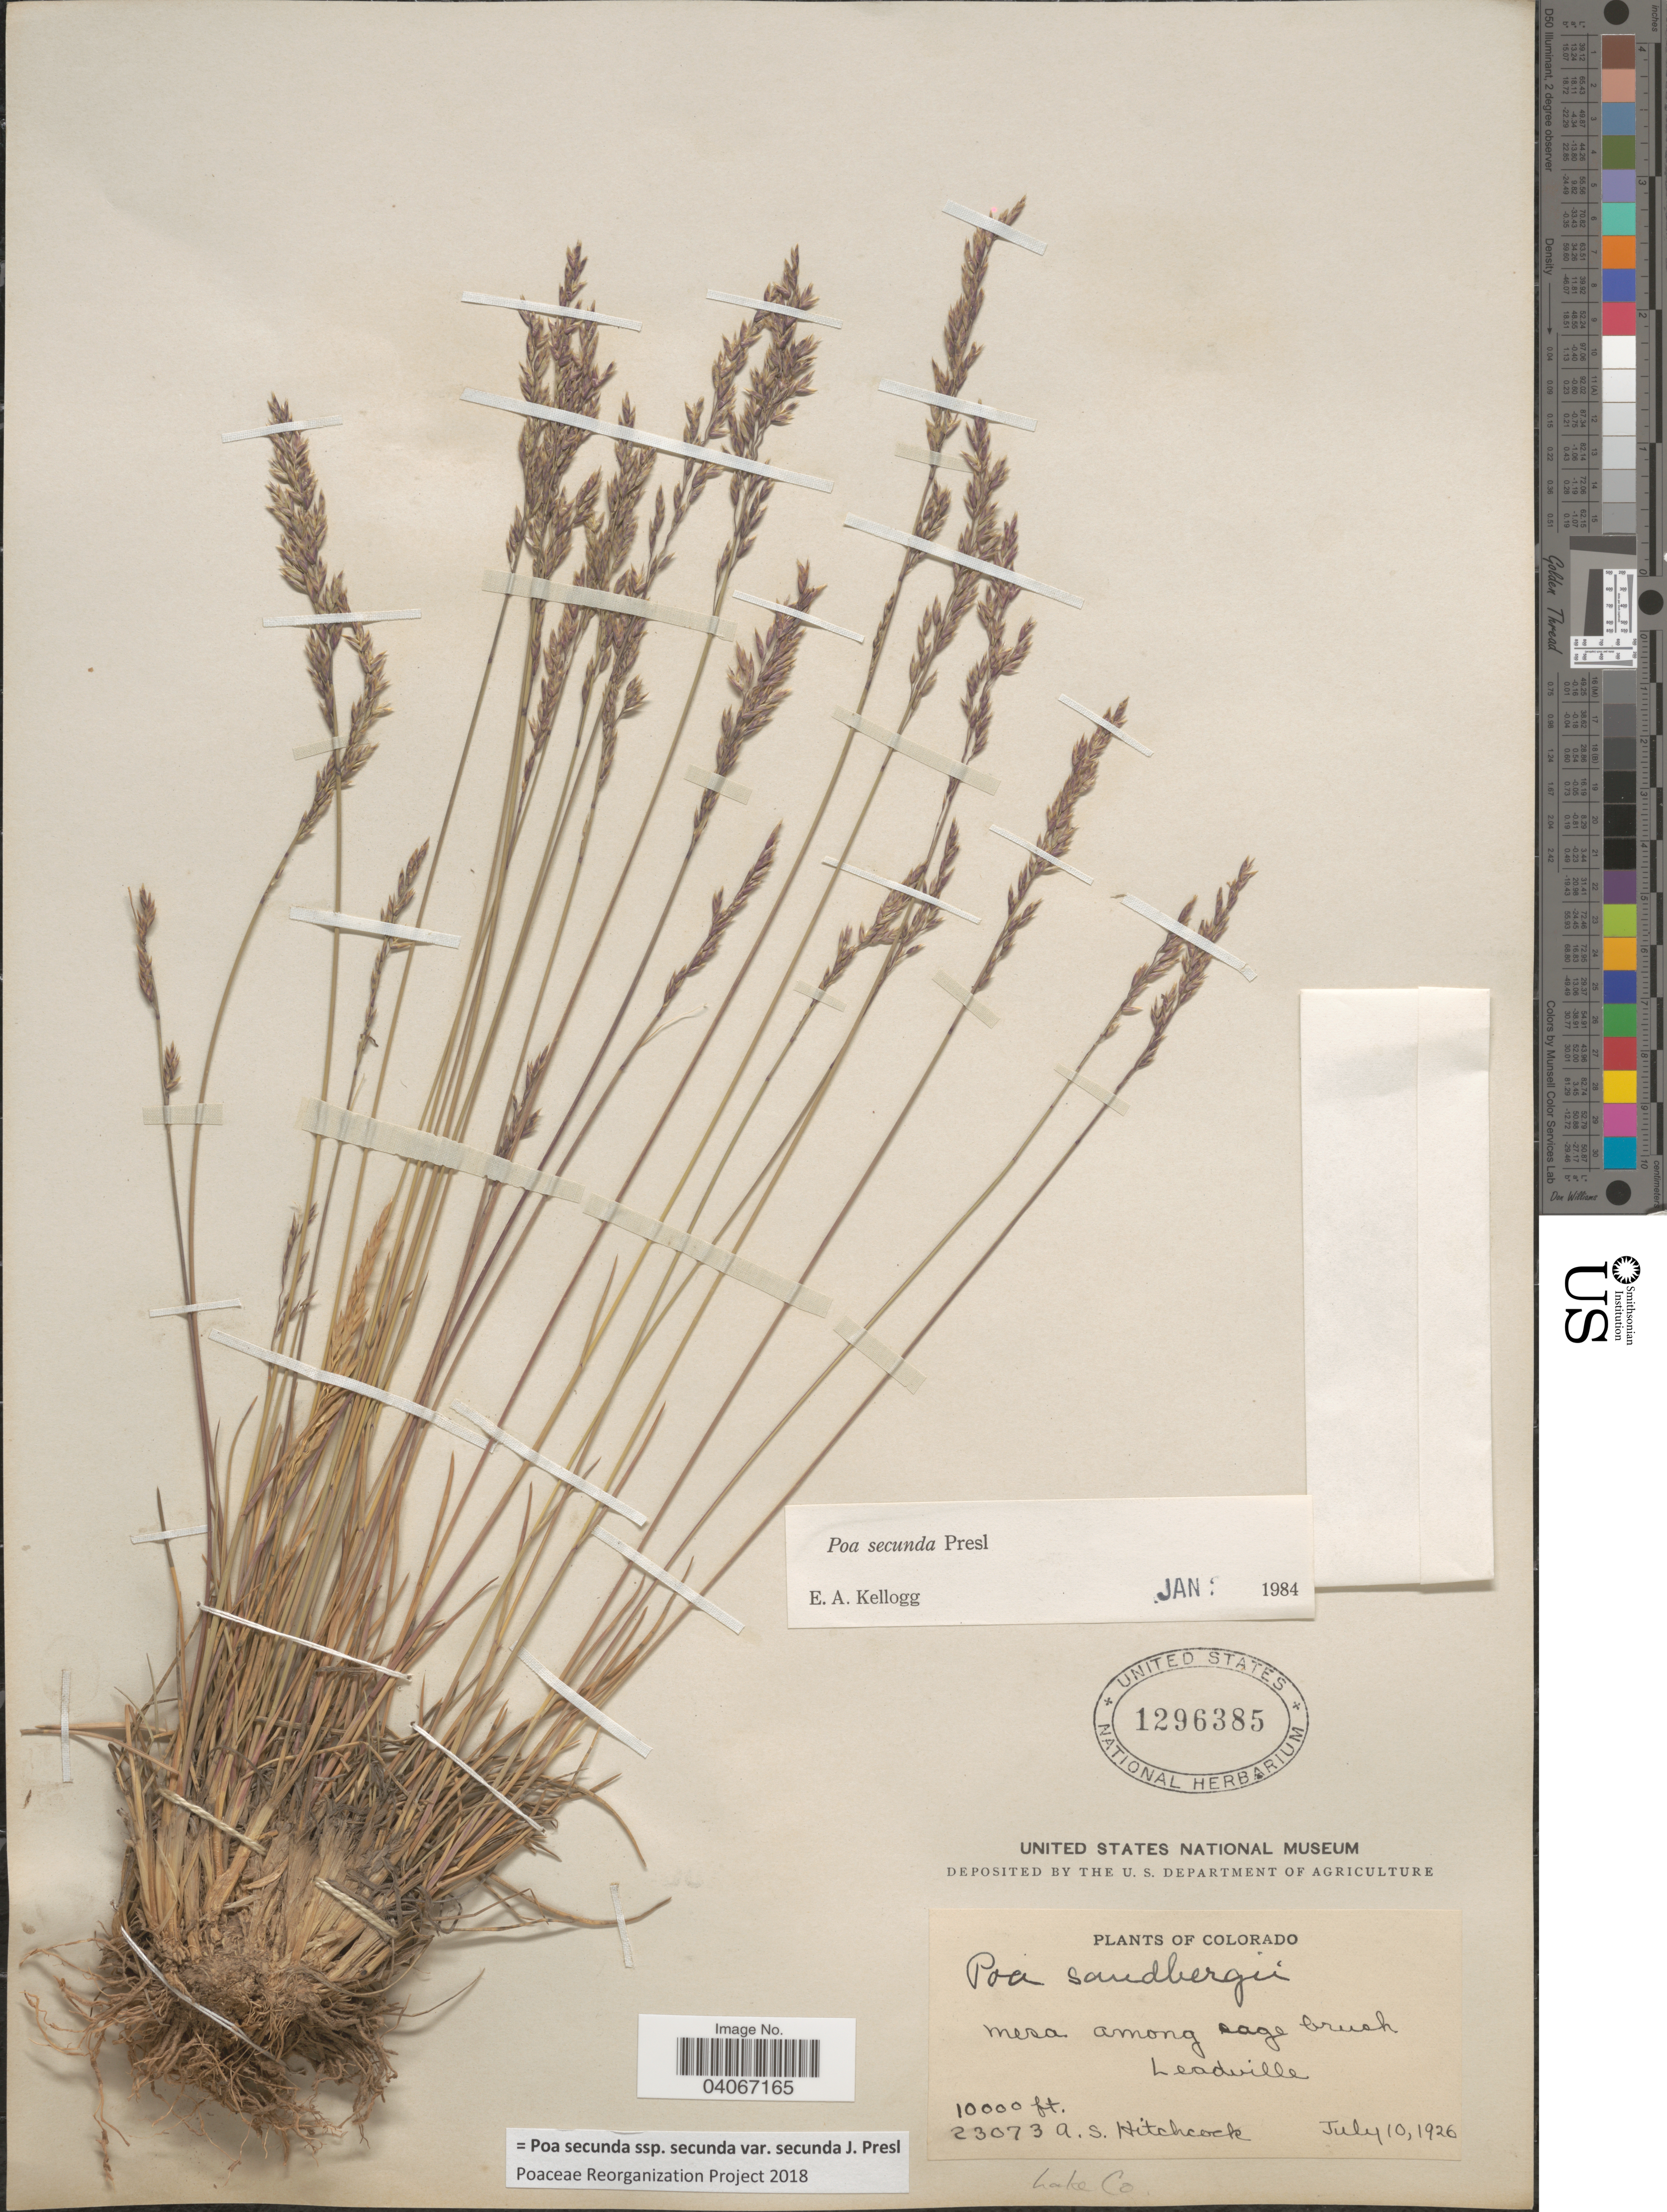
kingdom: Plantae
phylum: Tracheophyta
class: Liliopsida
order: Poales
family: Poaceae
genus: Poa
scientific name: Poa secunda subsp. secunda var. secunda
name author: J. Presl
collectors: A. S. Hitchcock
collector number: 23073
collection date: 1926-07-10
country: United States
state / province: Colorado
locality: Leadville. Lake Co.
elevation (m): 3048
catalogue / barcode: US 1296385